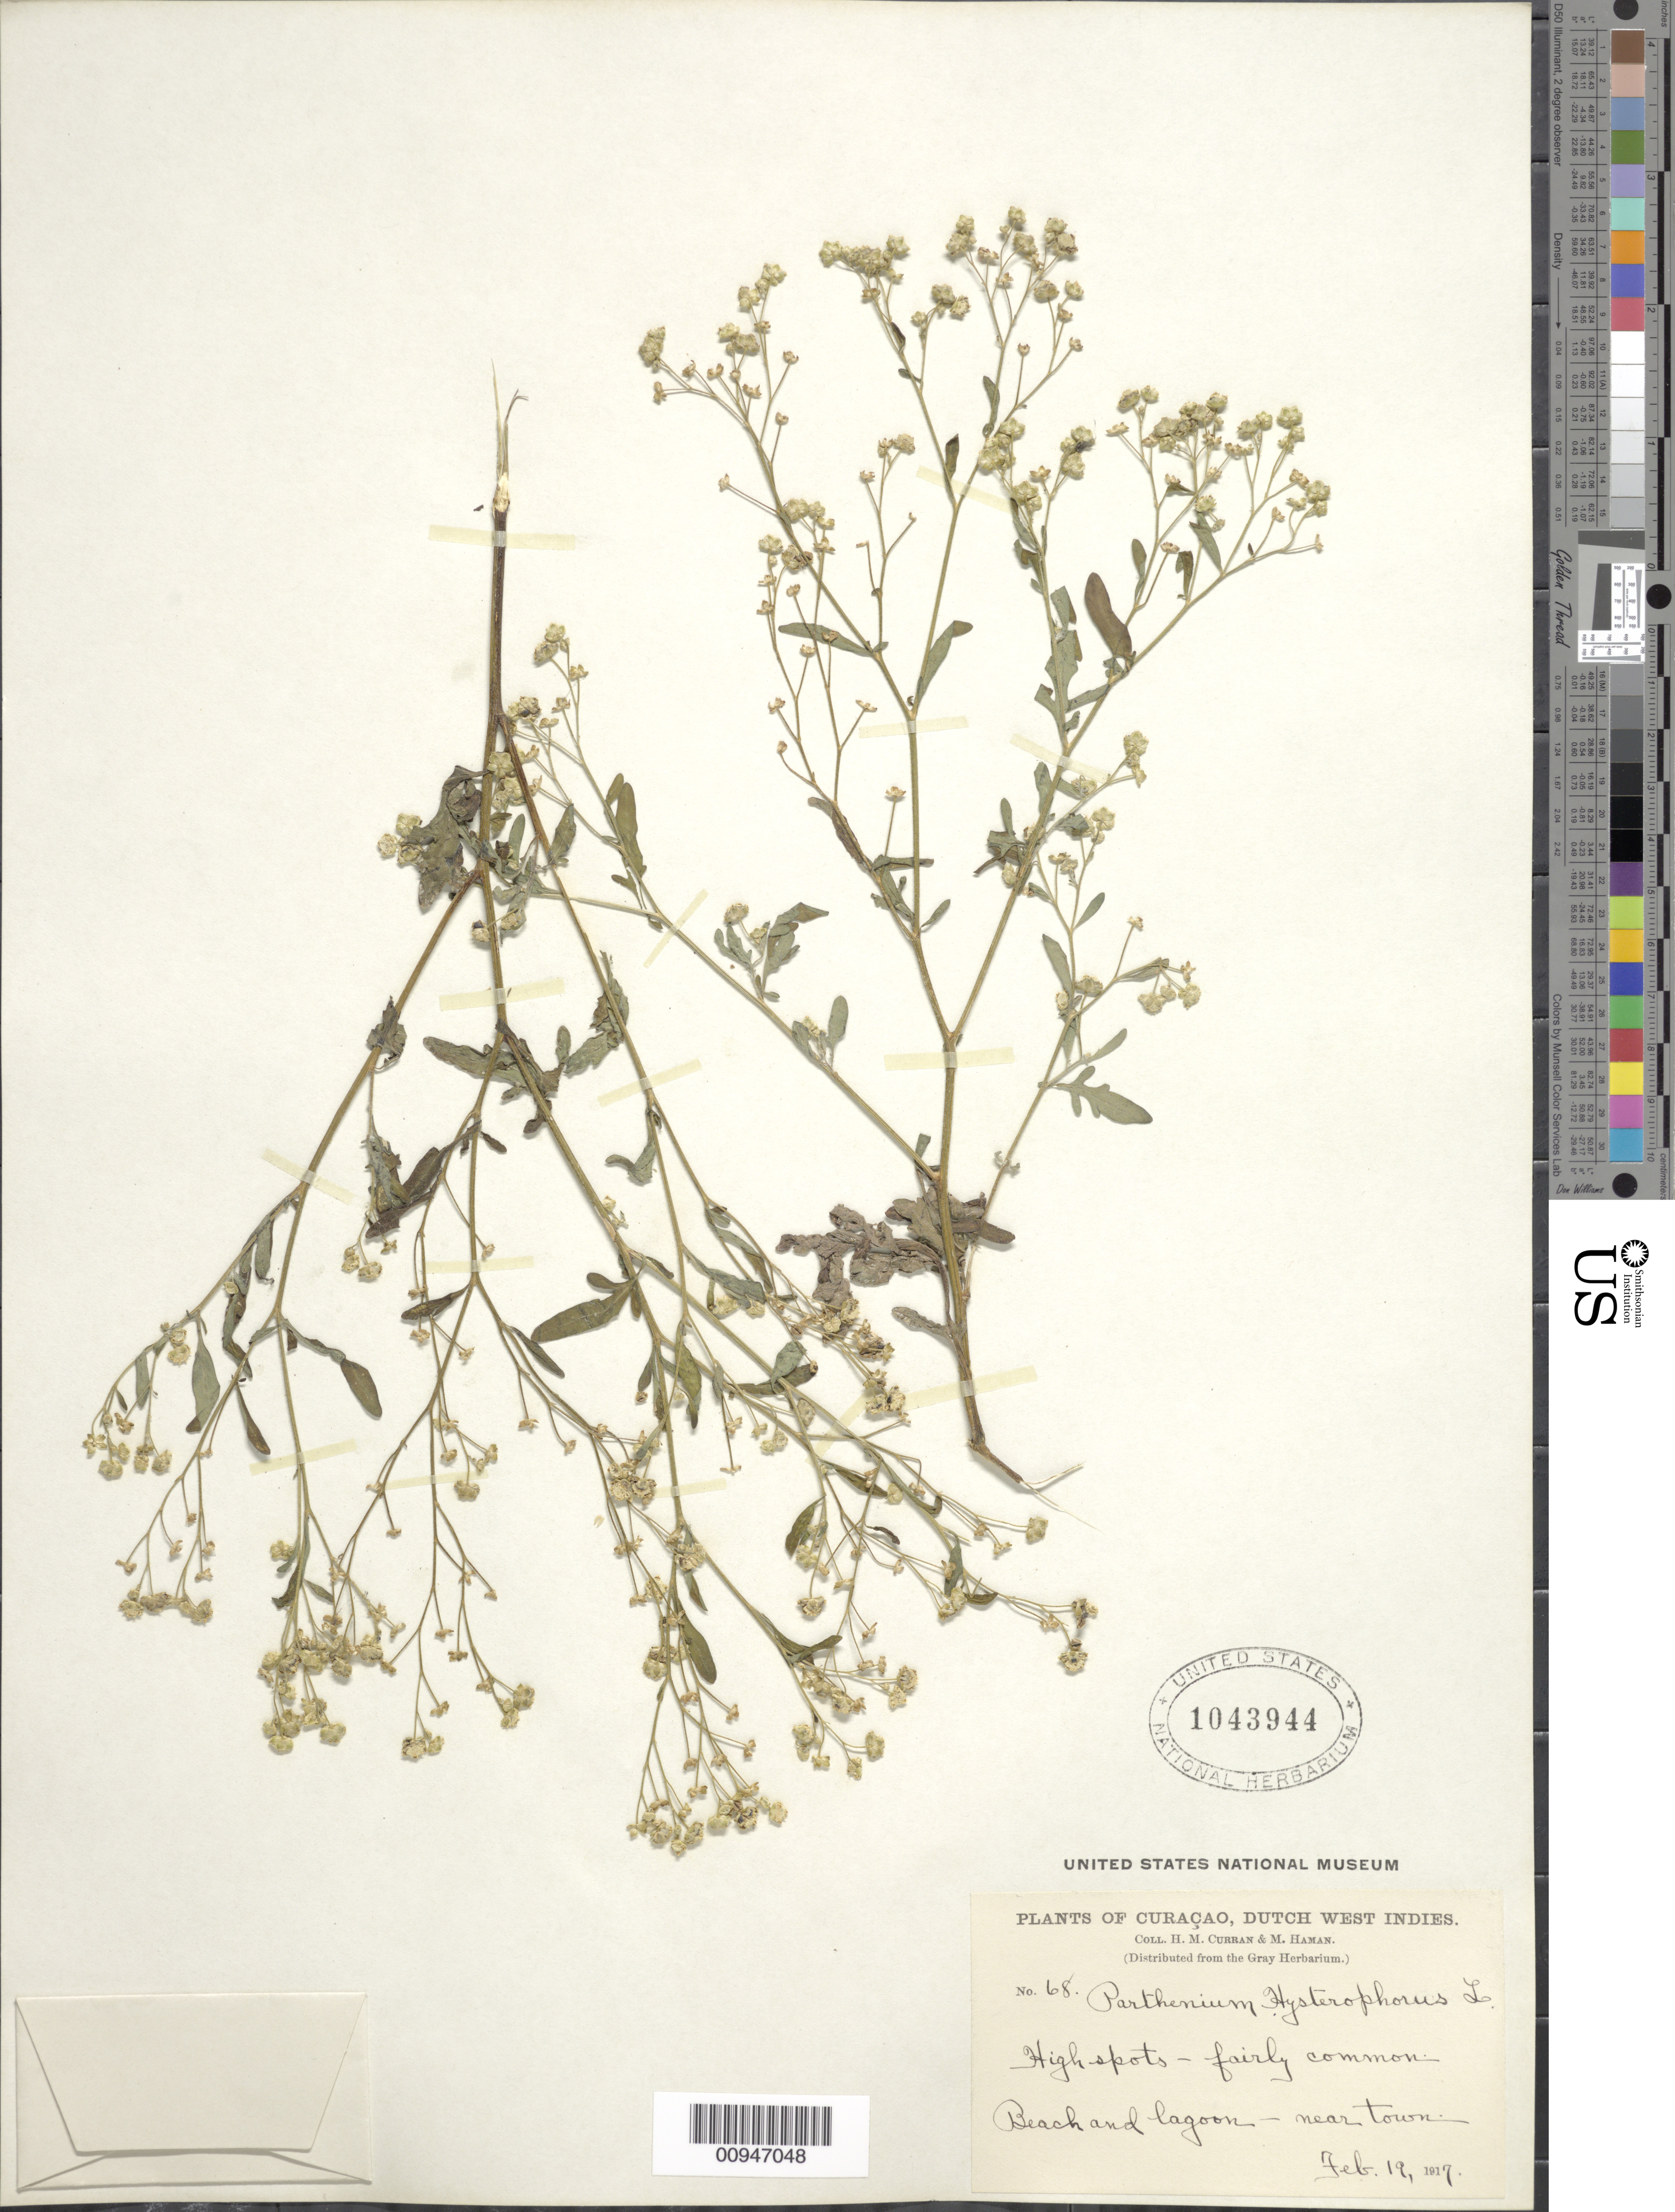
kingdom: Plantae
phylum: Tracheophyta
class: Magnoliopsida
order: Asterales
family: Asteraceae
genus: Parthenium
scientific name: Parthenium hysterophorus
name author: L.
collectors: H. M. Curran & M. Haman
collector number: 68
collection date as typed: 19 Feb 1917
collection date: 1917-02-19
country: Curaçao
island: Curaçao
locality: Beach and lagoon near town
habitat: High spots of beach and lagoon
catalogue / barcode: US 1043944